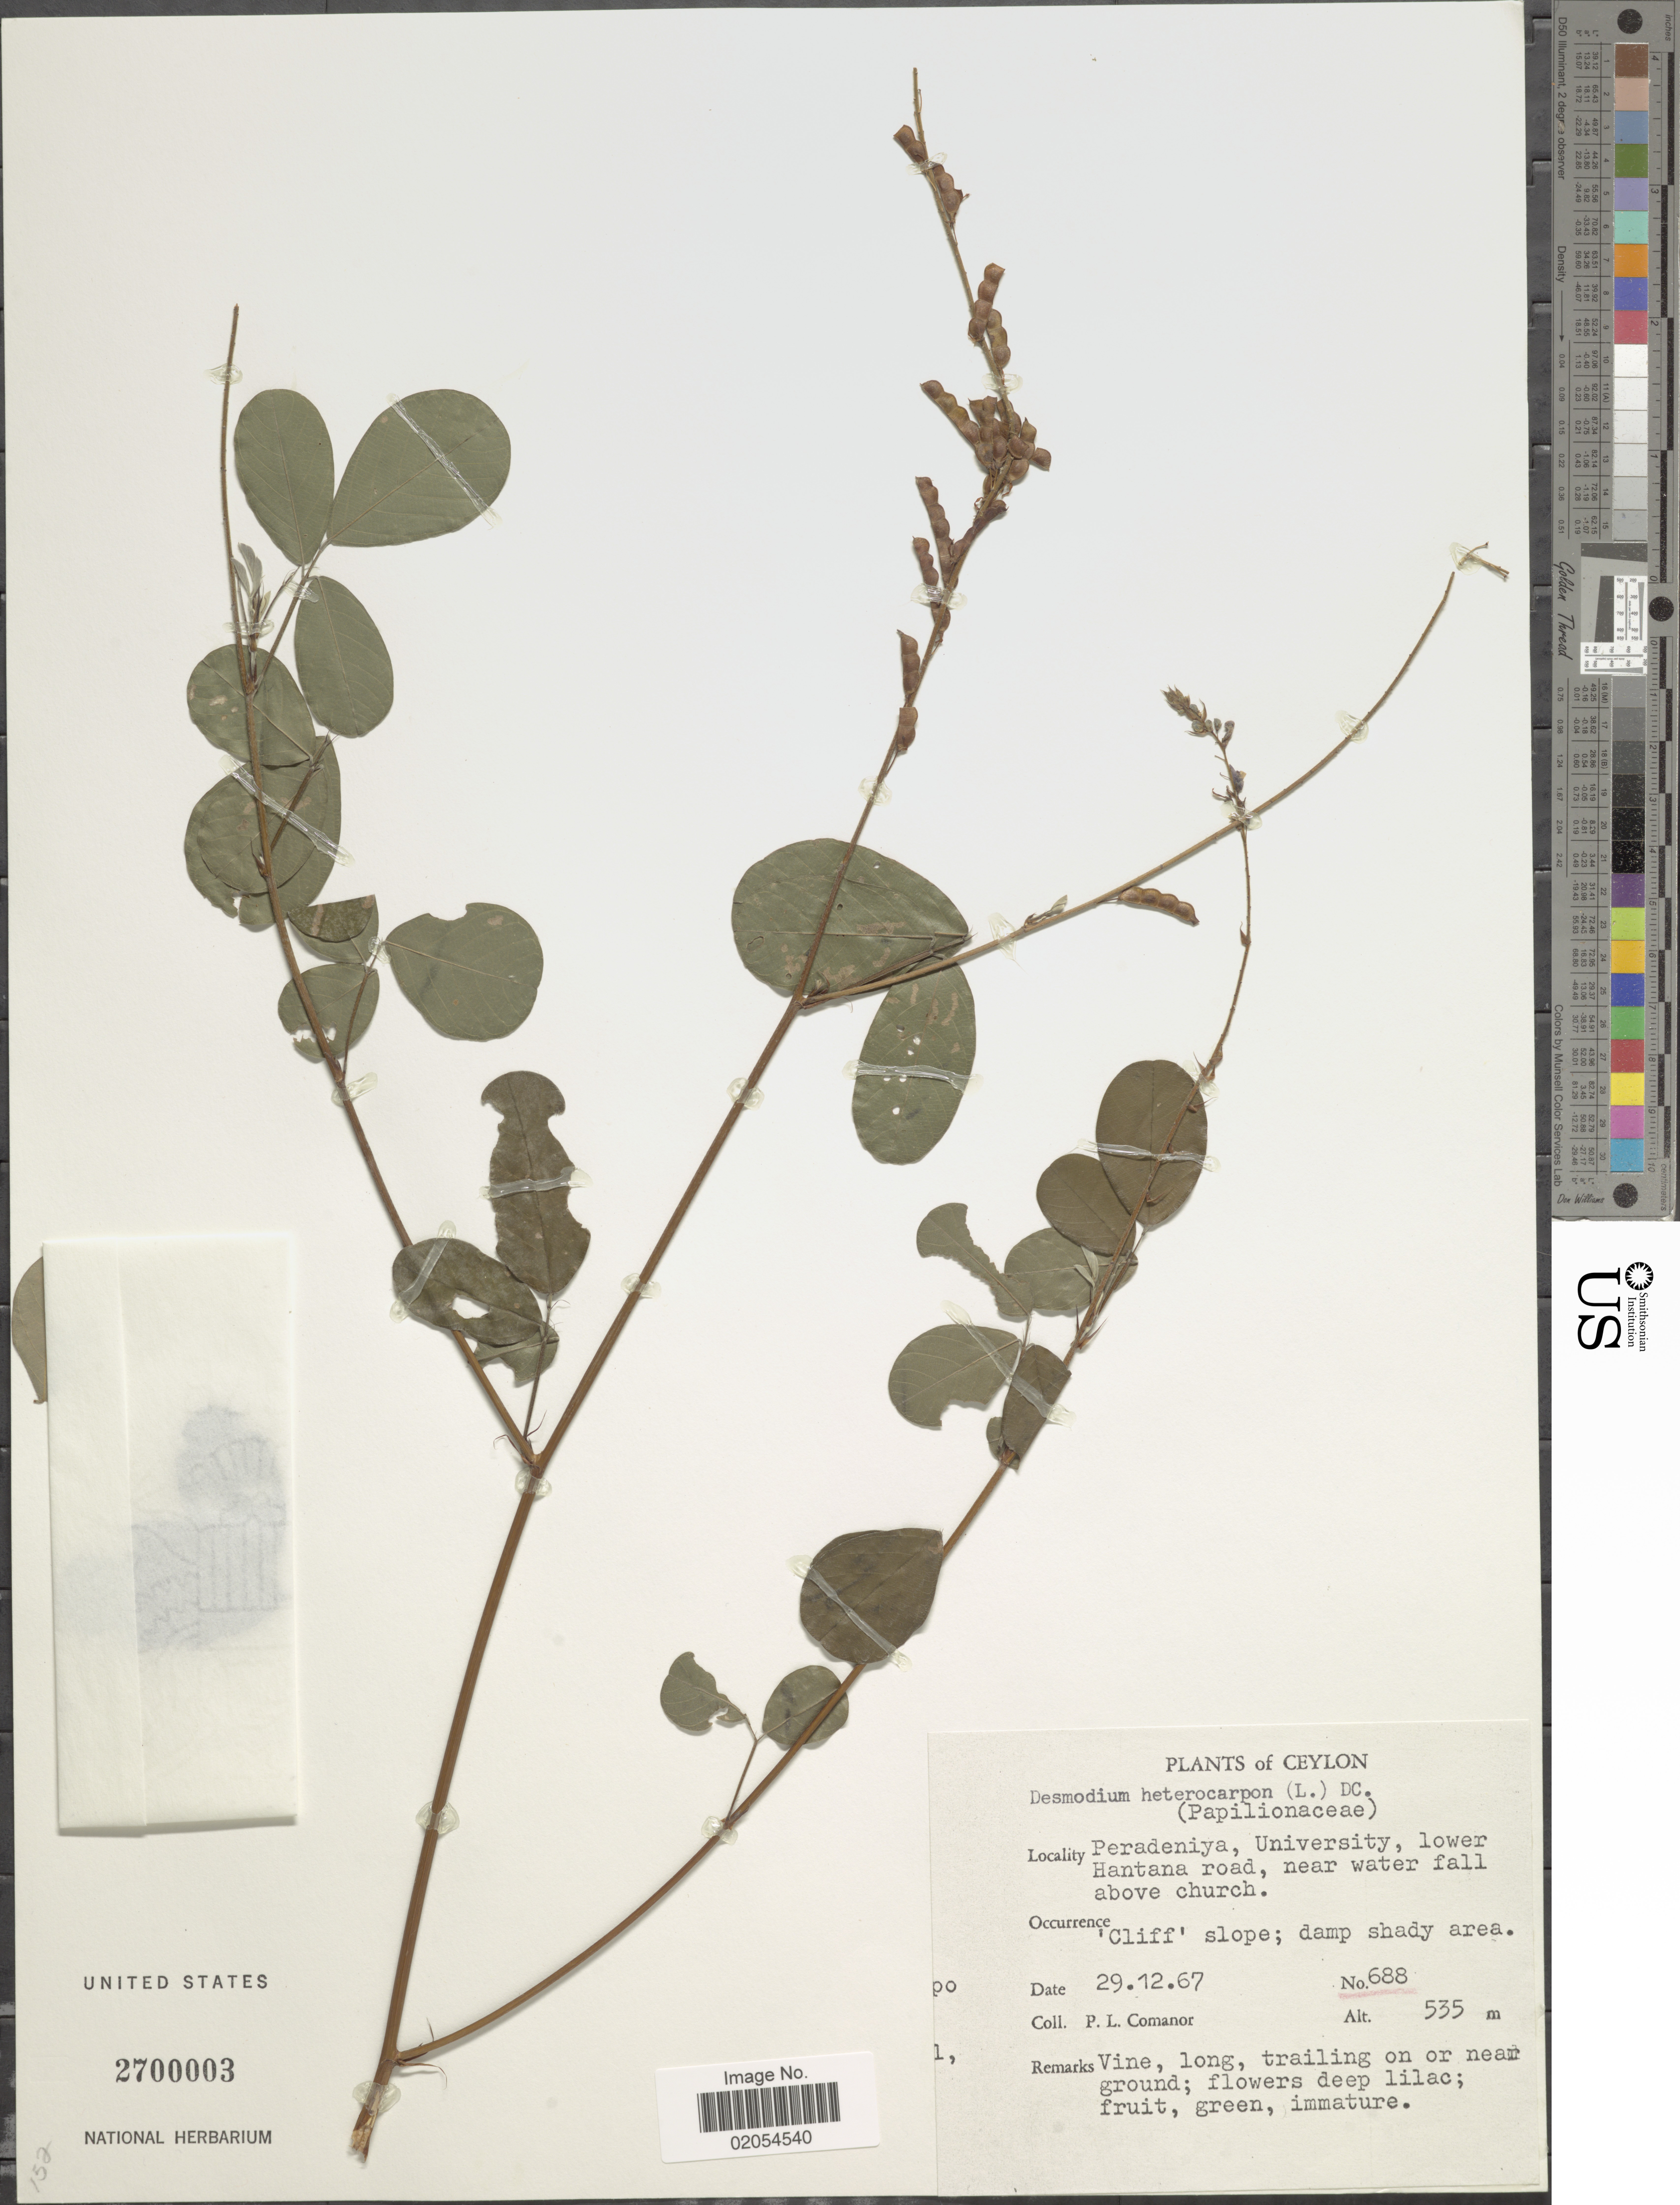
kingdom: Plantae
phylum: Tracheophyta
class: Magnoliopsida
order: Fabales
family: Fabaceae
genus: Grona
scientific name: Grona heterocarpos var. gymnocarpa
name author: (Schindl.) H. Ohashi & K. Ohashi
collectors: P. Comanor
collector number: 688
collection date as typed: Transcribed d/m/y: 29/12/67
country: Sri Lanka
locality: Ceylon, Peradeniya, University, lower Hantana road, near water fall above church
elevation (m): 535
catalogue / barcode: US 2700003